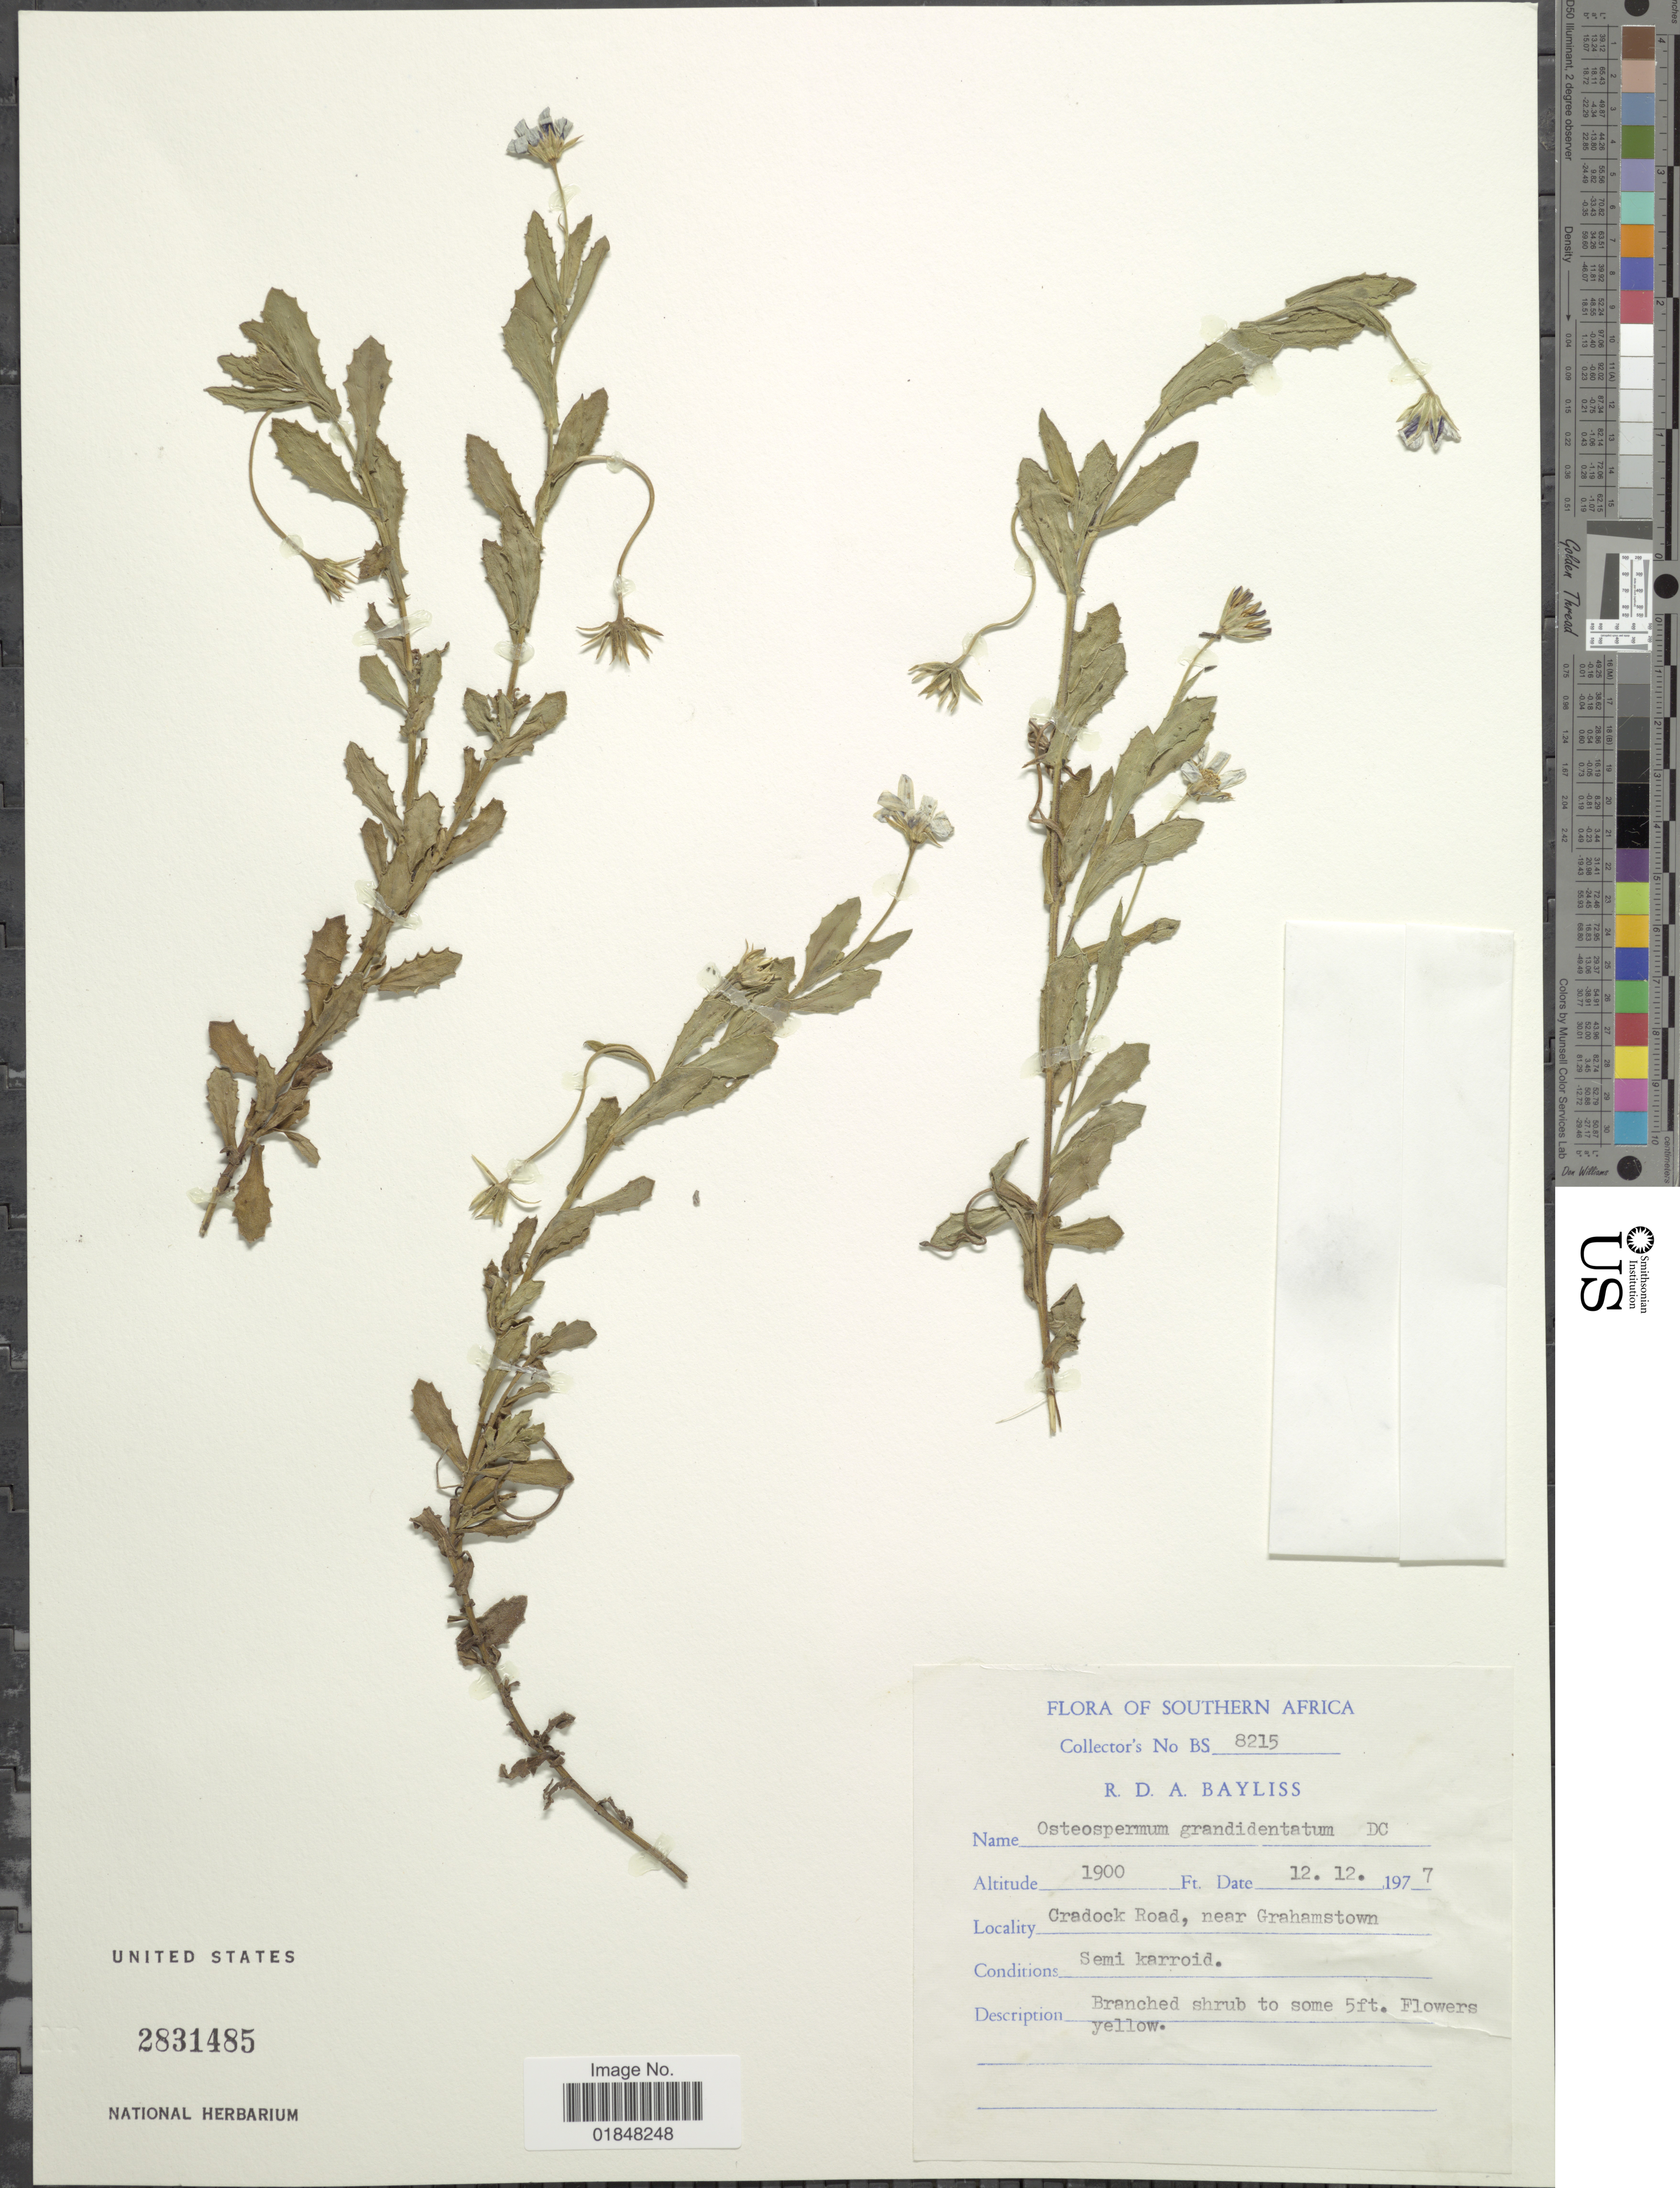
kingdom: Plantae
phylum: Tracheophyta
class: Magnoliopsida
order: Asterales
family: Asteraceae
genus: Osteospermum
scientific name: Osteospermum grandidentatum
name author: DC.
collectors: R. Bayliss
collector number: BS8215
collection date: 1977-12-12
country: South Africa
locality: Cradock Road, near Grahamstown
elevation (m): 579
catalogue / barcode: US 2831485